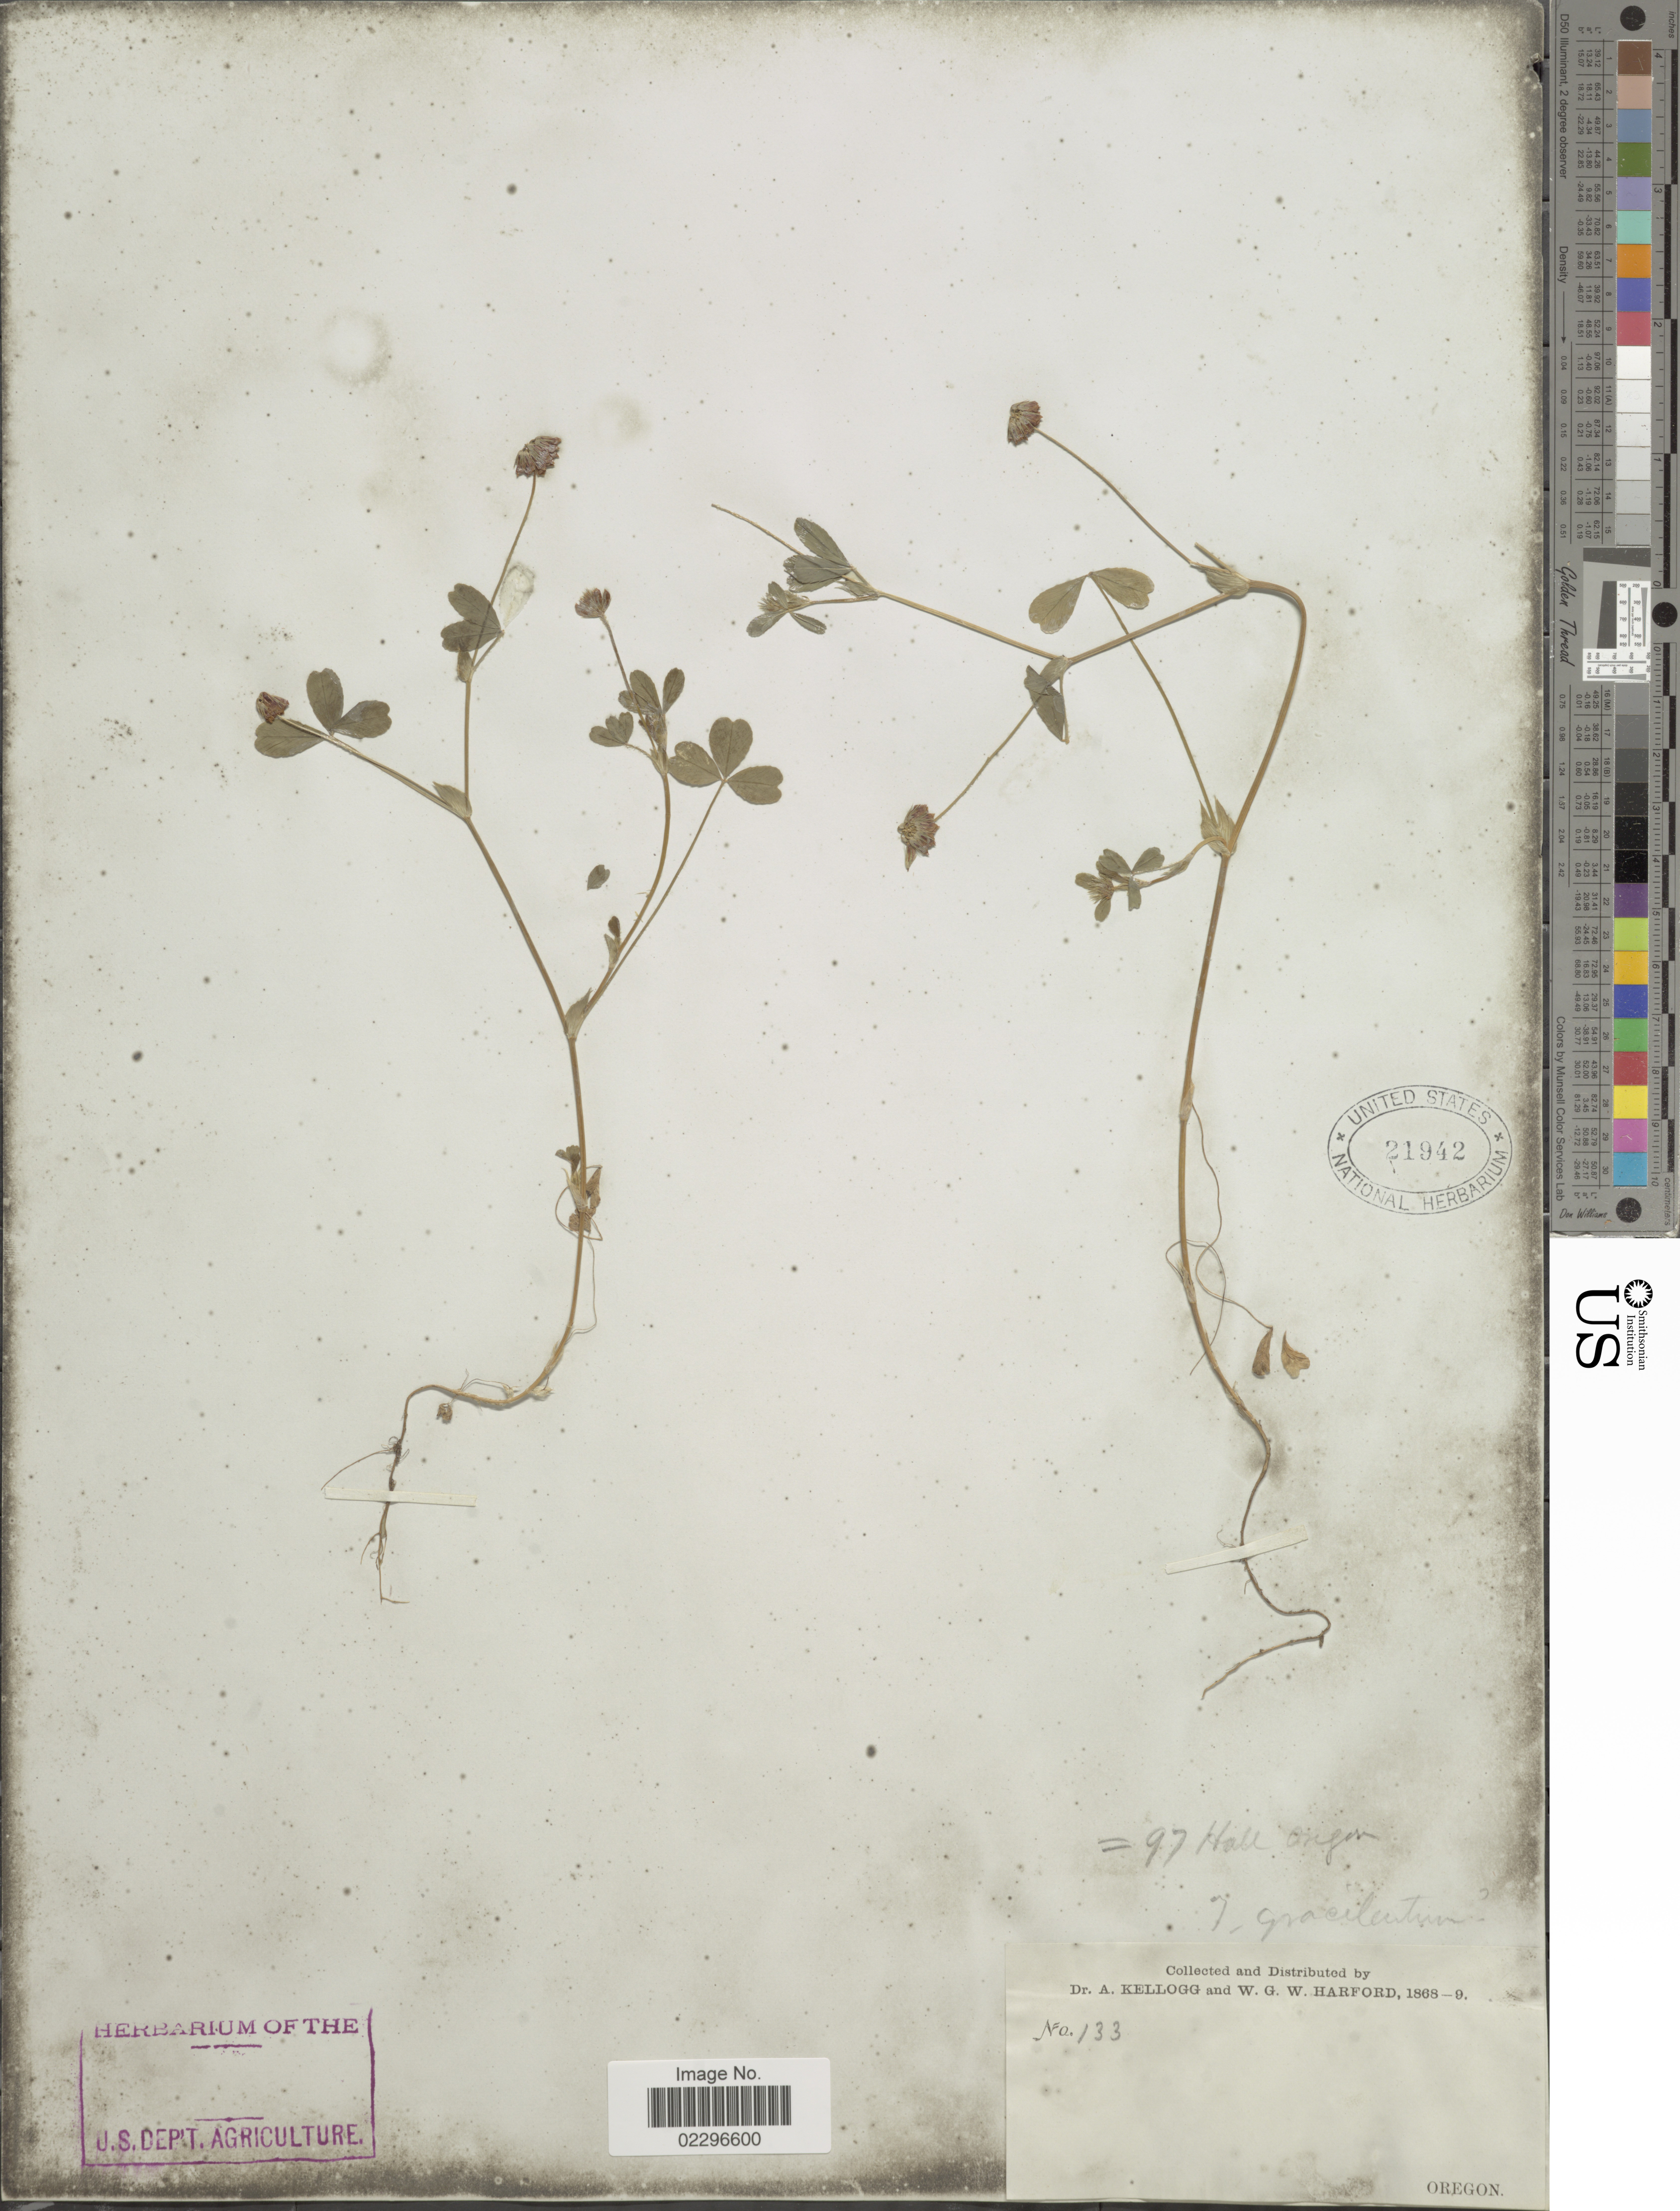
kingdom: Plantae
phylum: Tracheophyta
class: Magnoliopsida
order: Fabales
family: Fabaceae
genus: Trifolium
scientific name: Trifolium hallii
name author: Howell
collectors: A. Kellogg & W. G. W. Harford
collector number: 133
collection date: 1868/1869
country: United States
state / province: Oregon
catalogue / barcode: US 21942